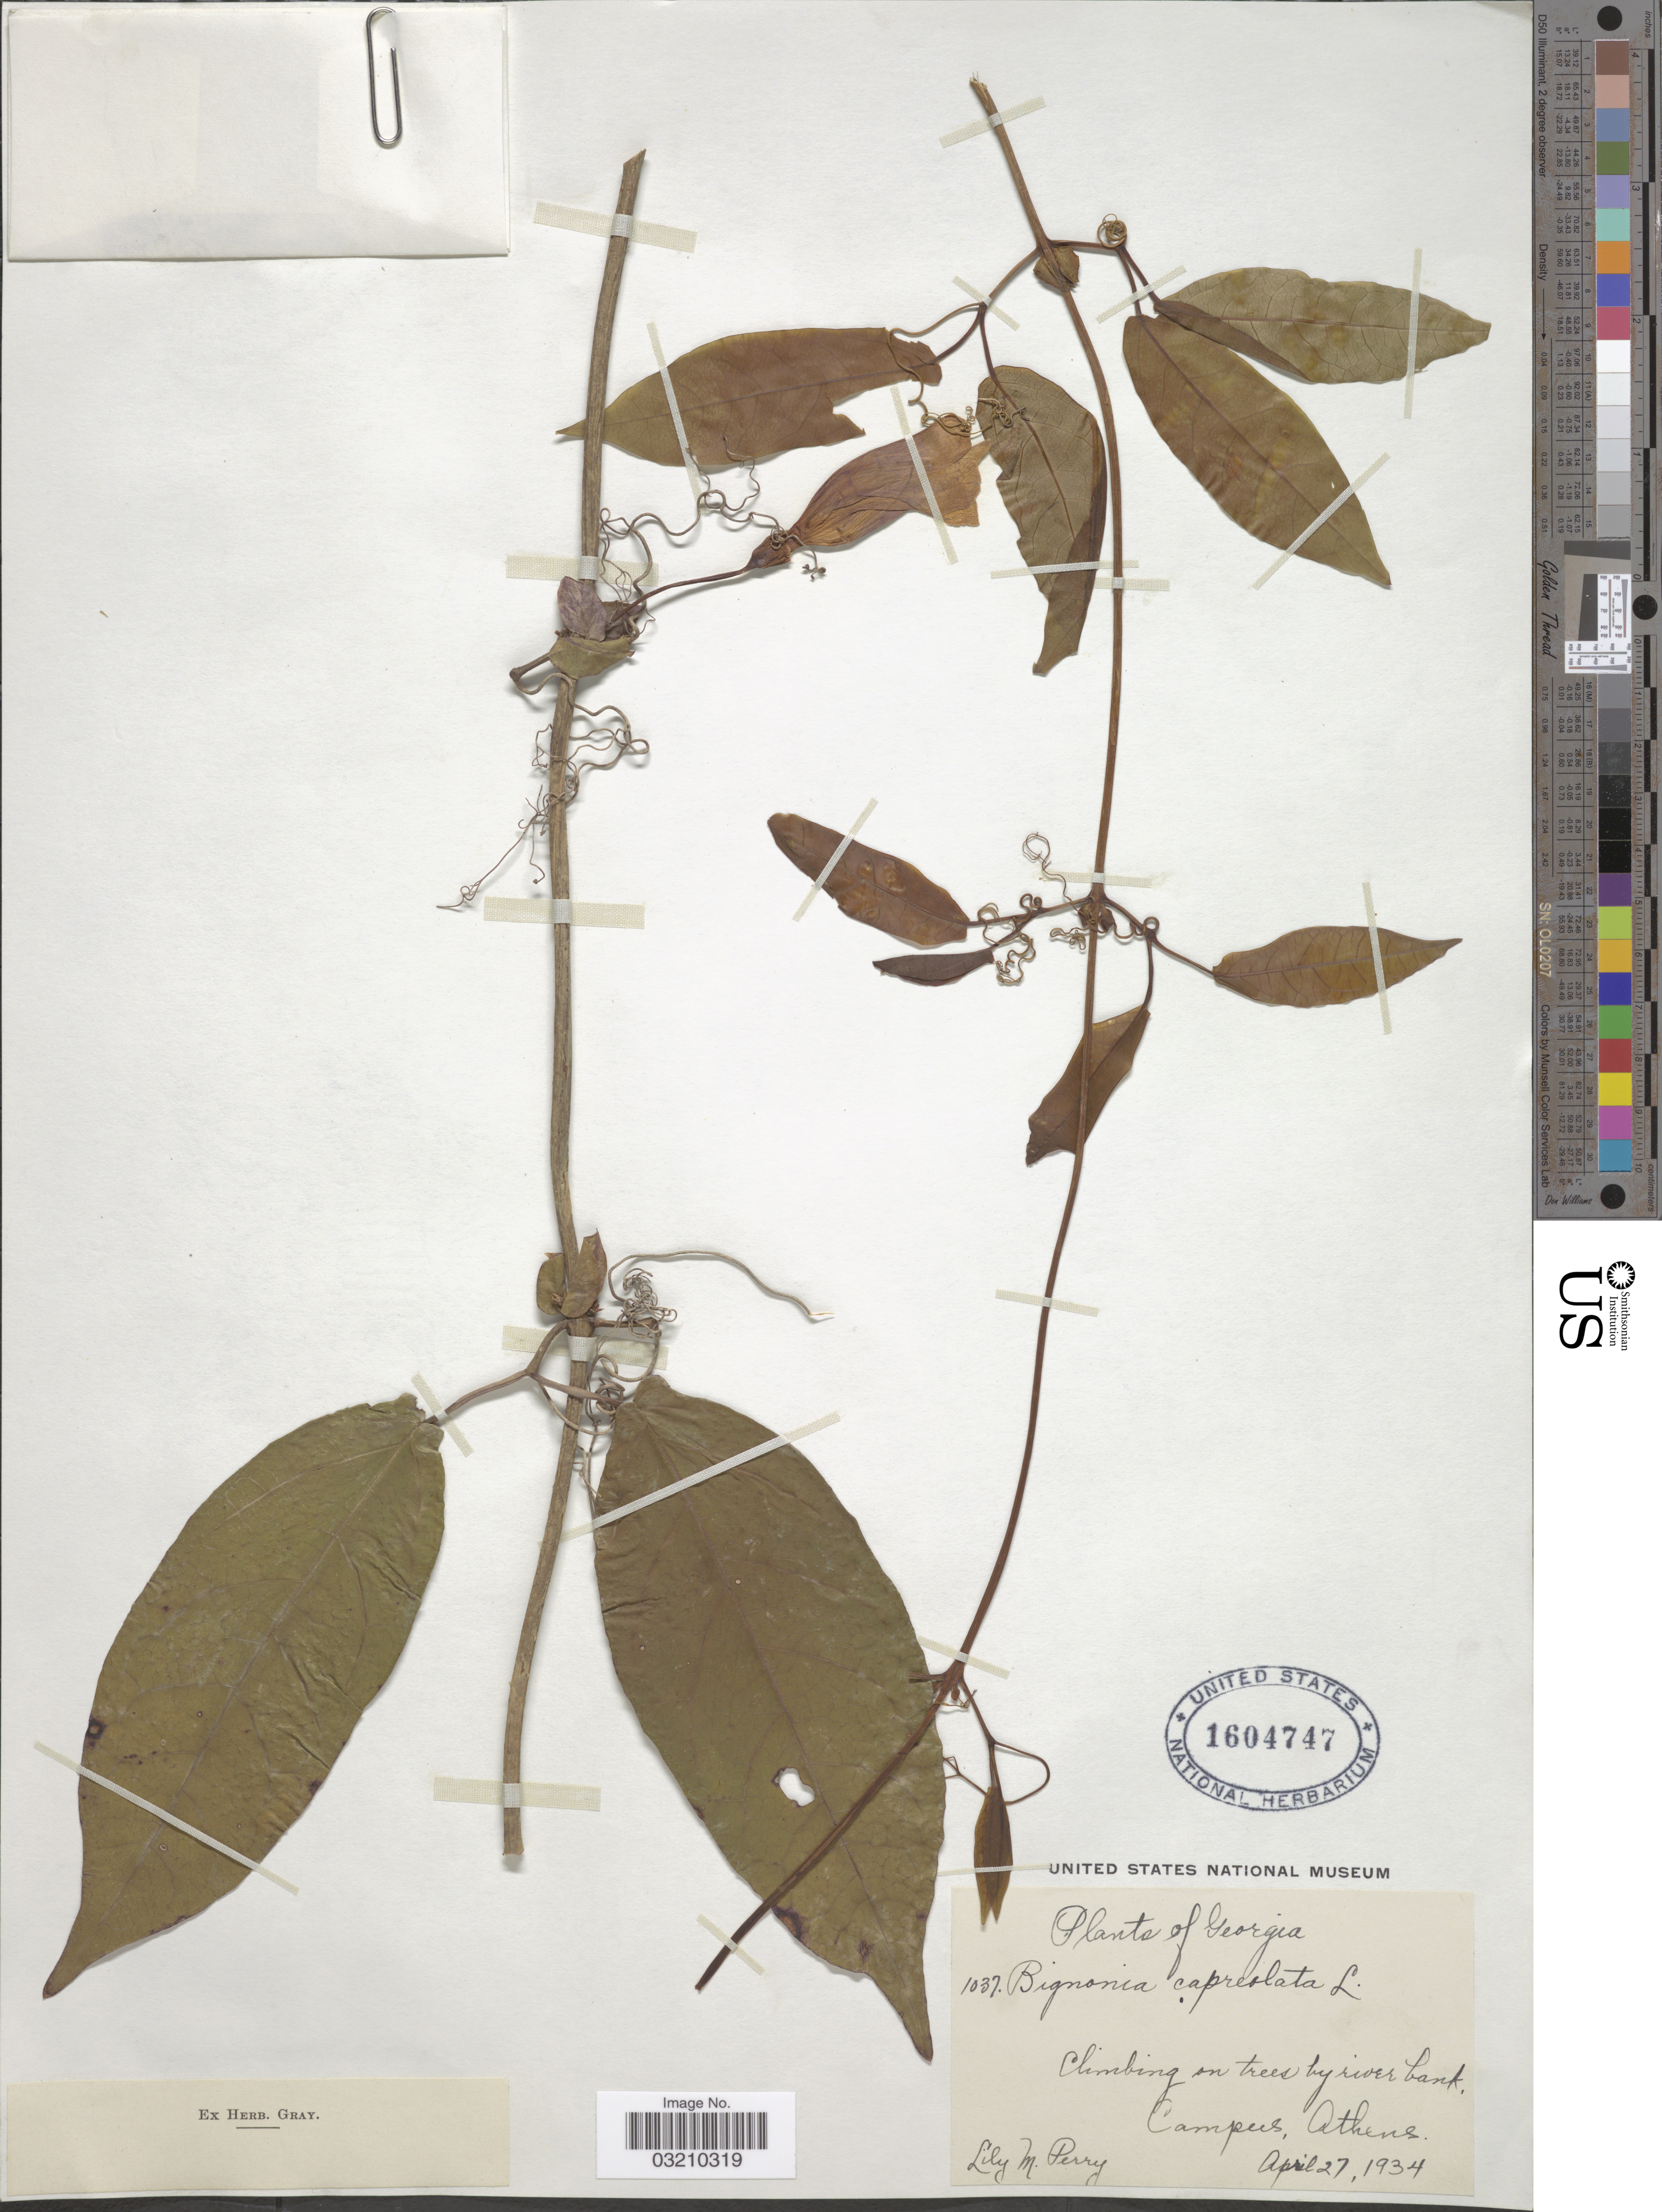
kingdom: Plantae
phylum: Tracheophyta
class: Magnoliopsida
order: Lamiales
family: Bignoniaceae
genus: Bignonia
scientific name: Bignonia capreolata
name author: L.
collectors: L. M. Perry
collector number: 1037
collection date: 1934-04-27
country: United States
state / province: Georgia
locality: Campus, Athens.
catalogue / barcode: US 1604747